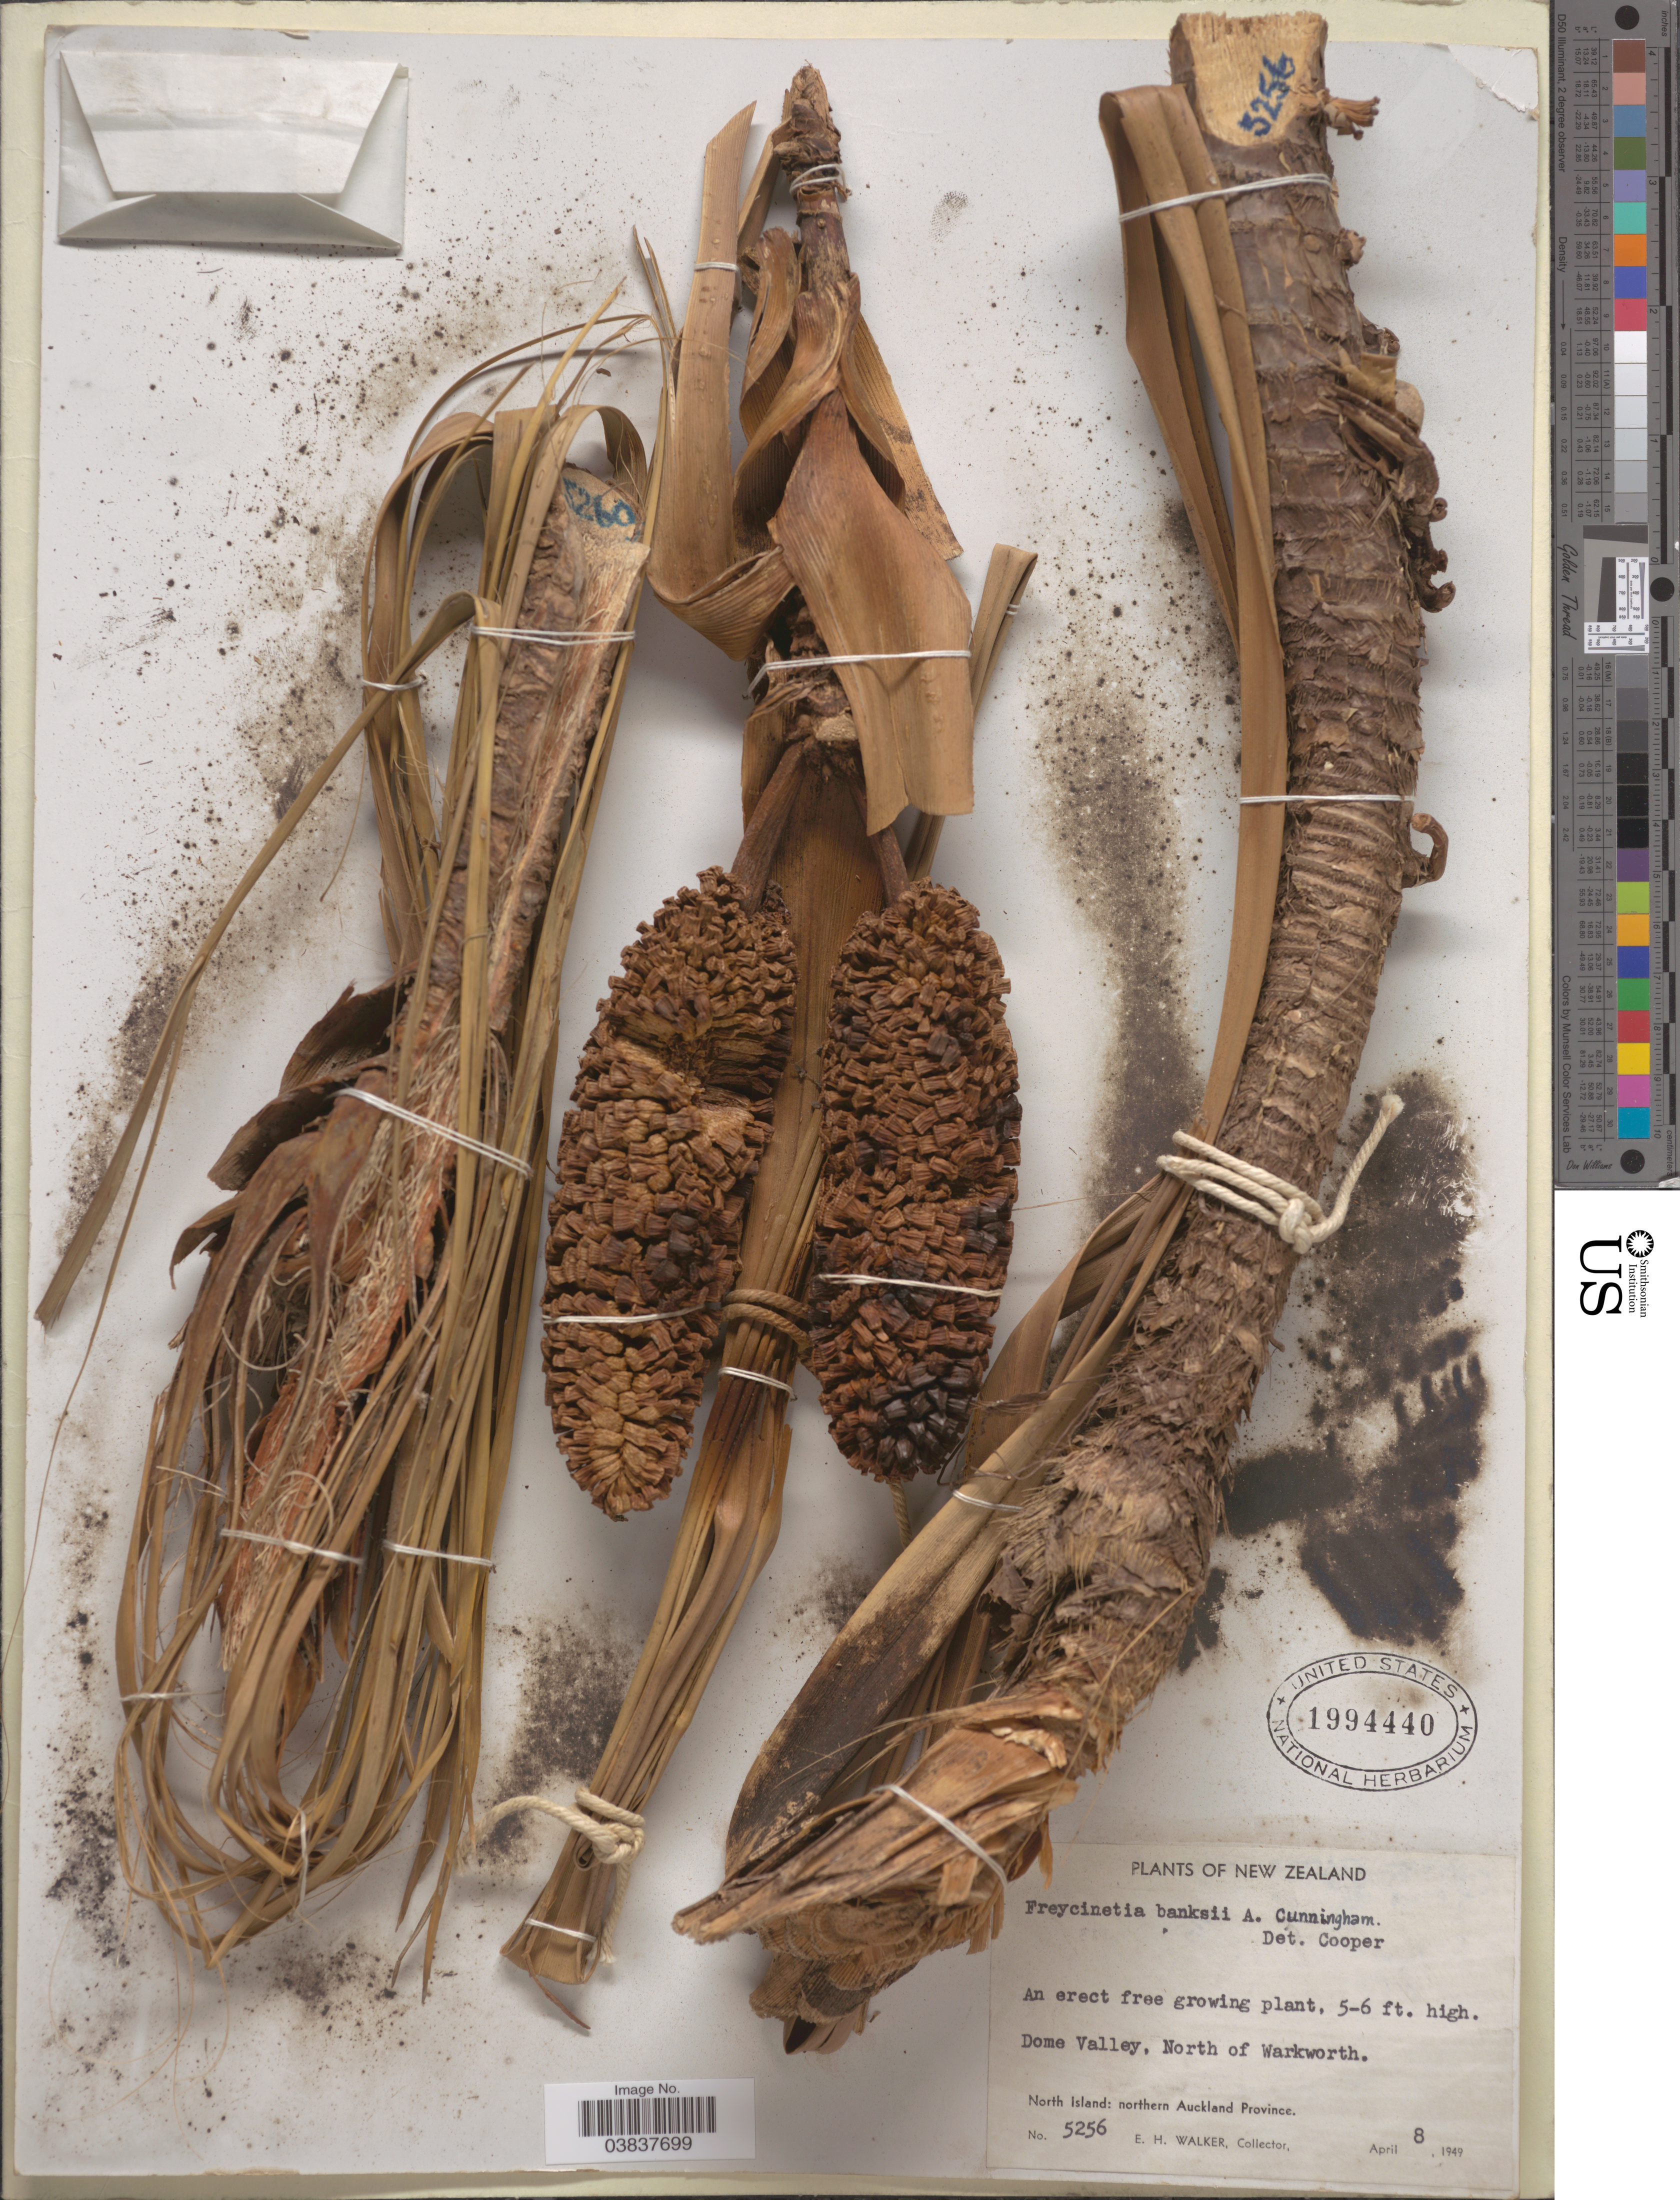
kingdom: Plantae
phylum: Tracheophyta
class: Liliopsida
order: Pandanales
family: Pandanaceae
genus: Freycinetia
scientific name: Freycinetia banksii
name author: A. Cunn.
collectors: E. H. Walker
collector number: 5256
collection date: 1949-04-08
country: New Zealand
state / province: Auckland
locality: Dome Valley, North of Warkworth. North Island: northern Auckland Province.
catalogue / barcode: US 1994440